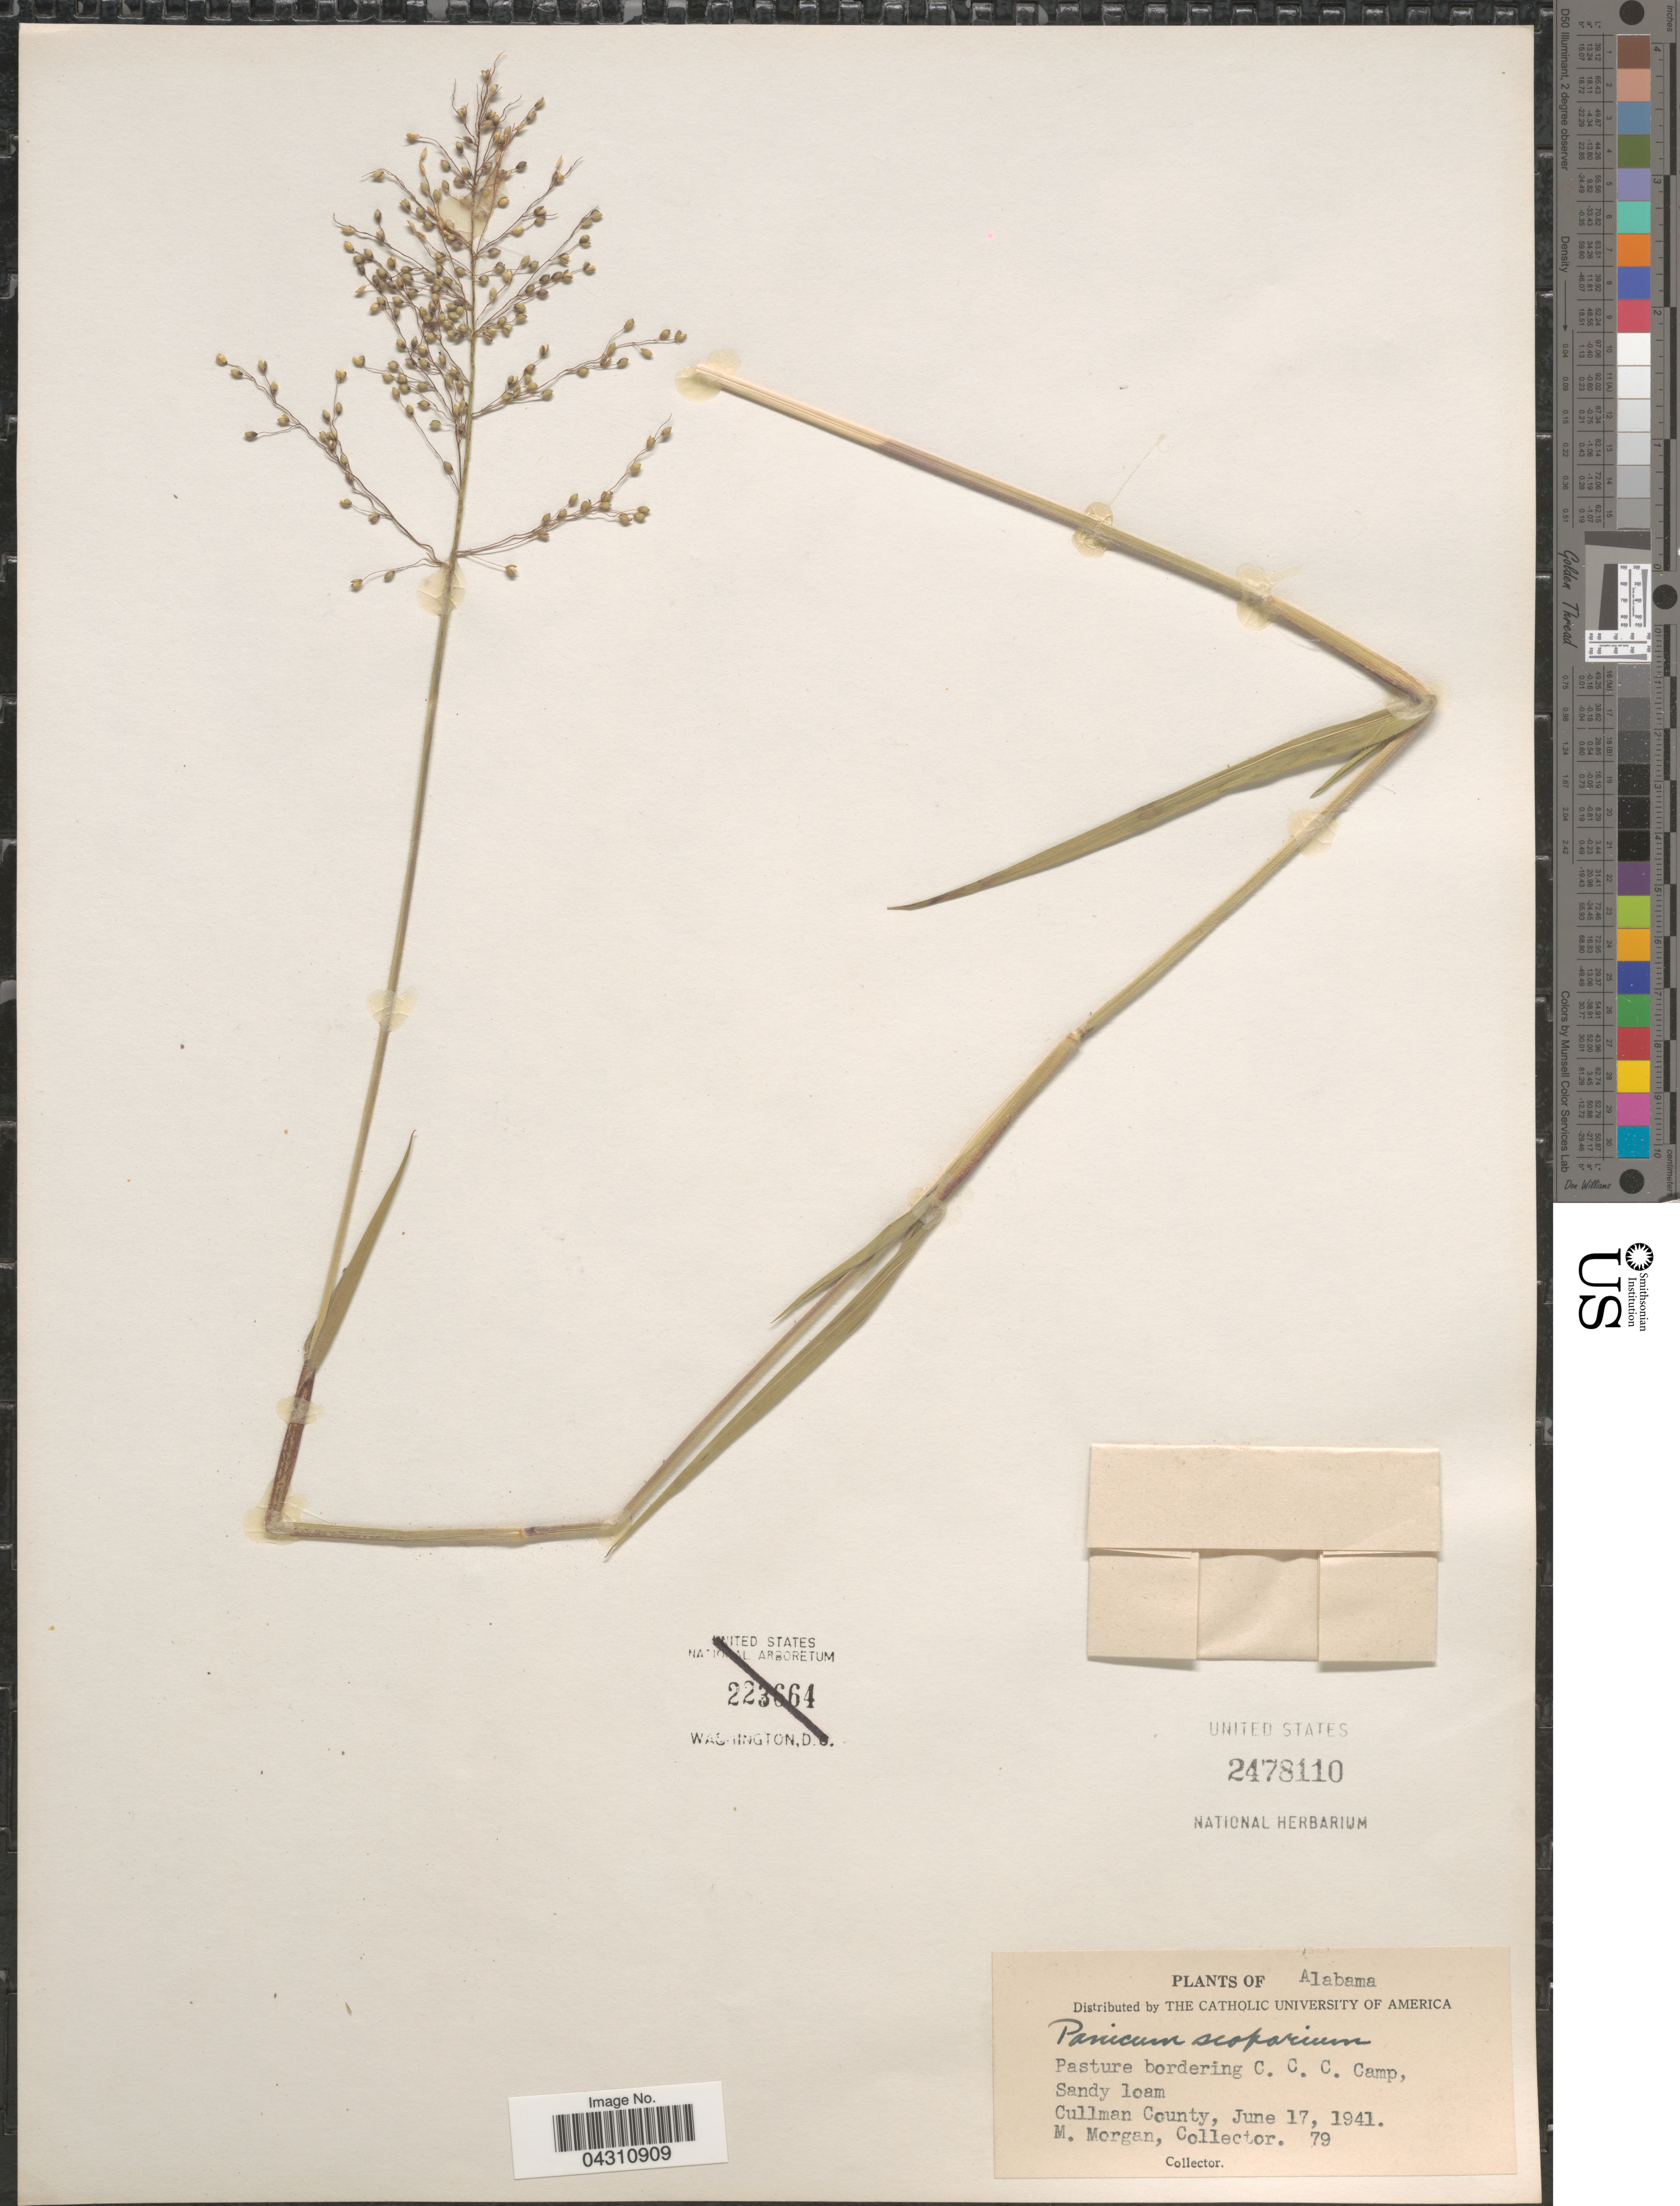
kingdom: Plantae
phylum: Tracheophyta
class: Liliopsida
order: Poales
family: Poaceae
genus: Dichanthelium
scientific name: Dichanthelium scoparium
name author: (Lam.) Gould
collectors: M. Morgan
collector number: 79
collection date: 1941-06-17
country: United States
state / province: Alabama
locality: C. C. C. Camp. Cullman County.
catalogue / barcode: US 2478110